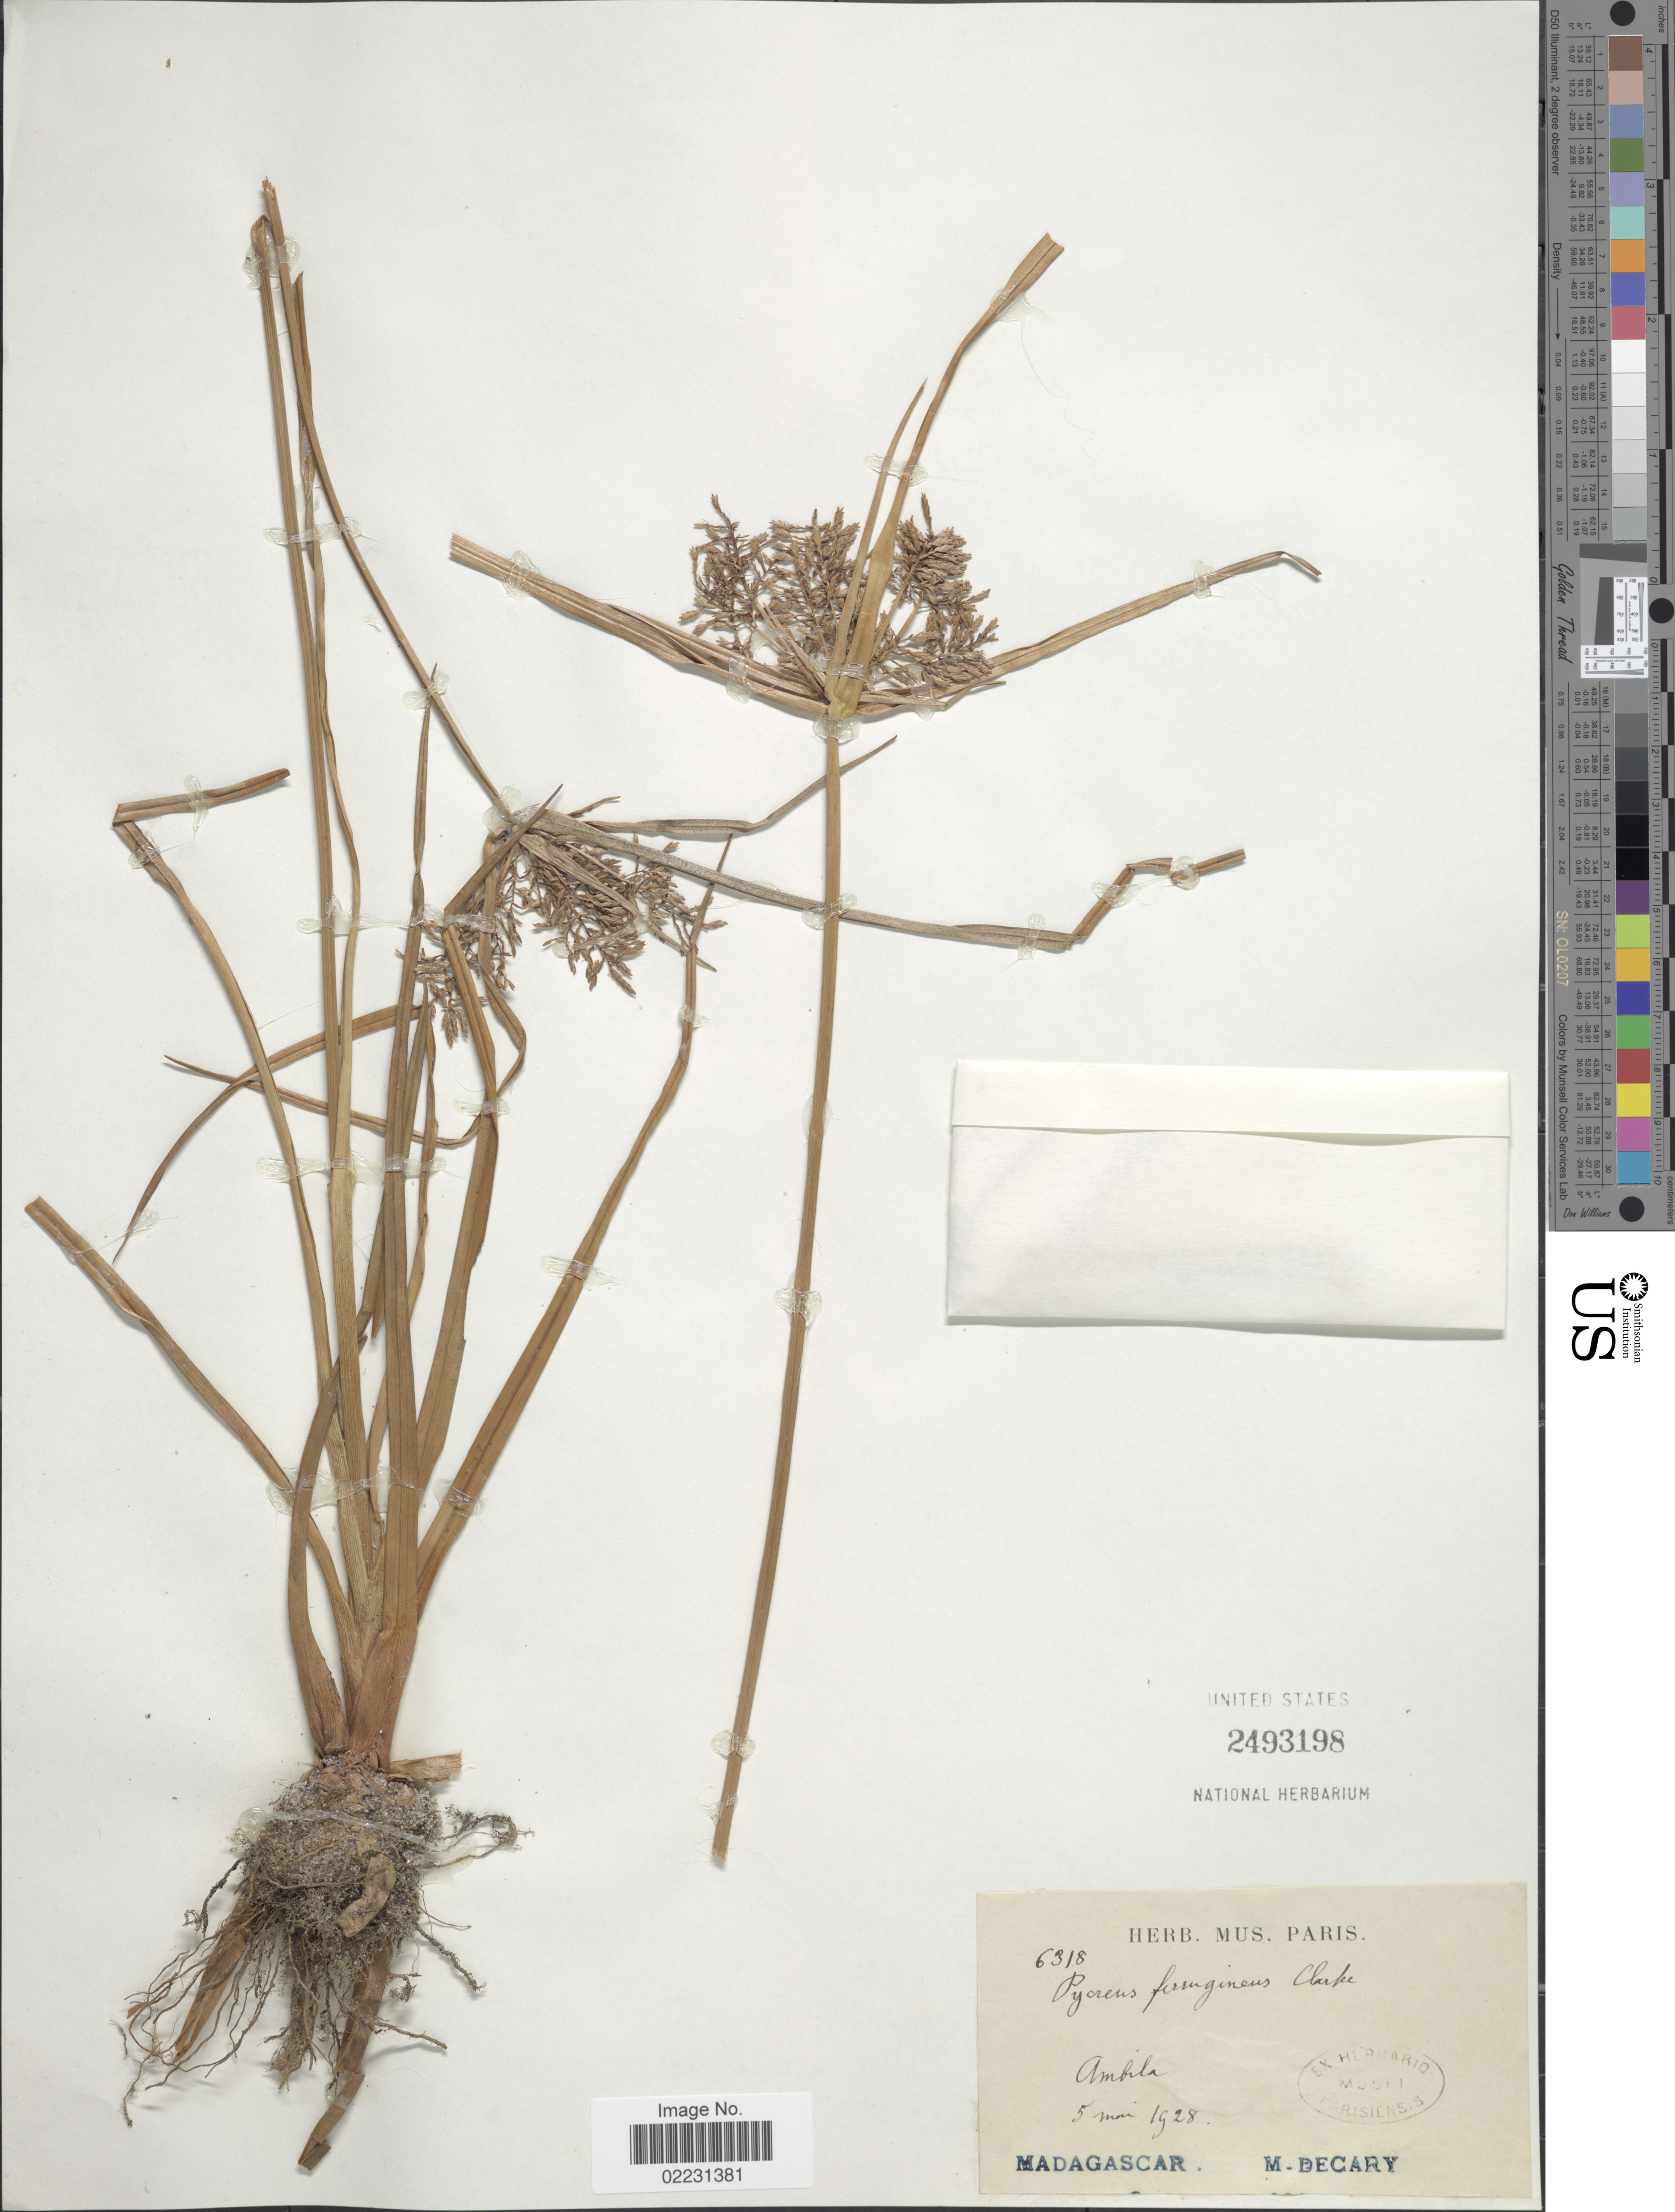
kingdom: Plantae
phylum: Tracheophyta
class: Liliopsida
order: Poales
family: Cyperaceae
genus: Cyperus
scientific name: Cyperus intactus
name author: Vahl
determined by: Strong, Mark T., (BOT), Smithsonian Institution - National Museum of Natural History (UNITED STATES)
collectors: R. Decary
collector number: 6318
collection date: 1928-05-05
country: Madagascar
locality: Ambila. Madagascar.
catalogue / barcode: US 2493198